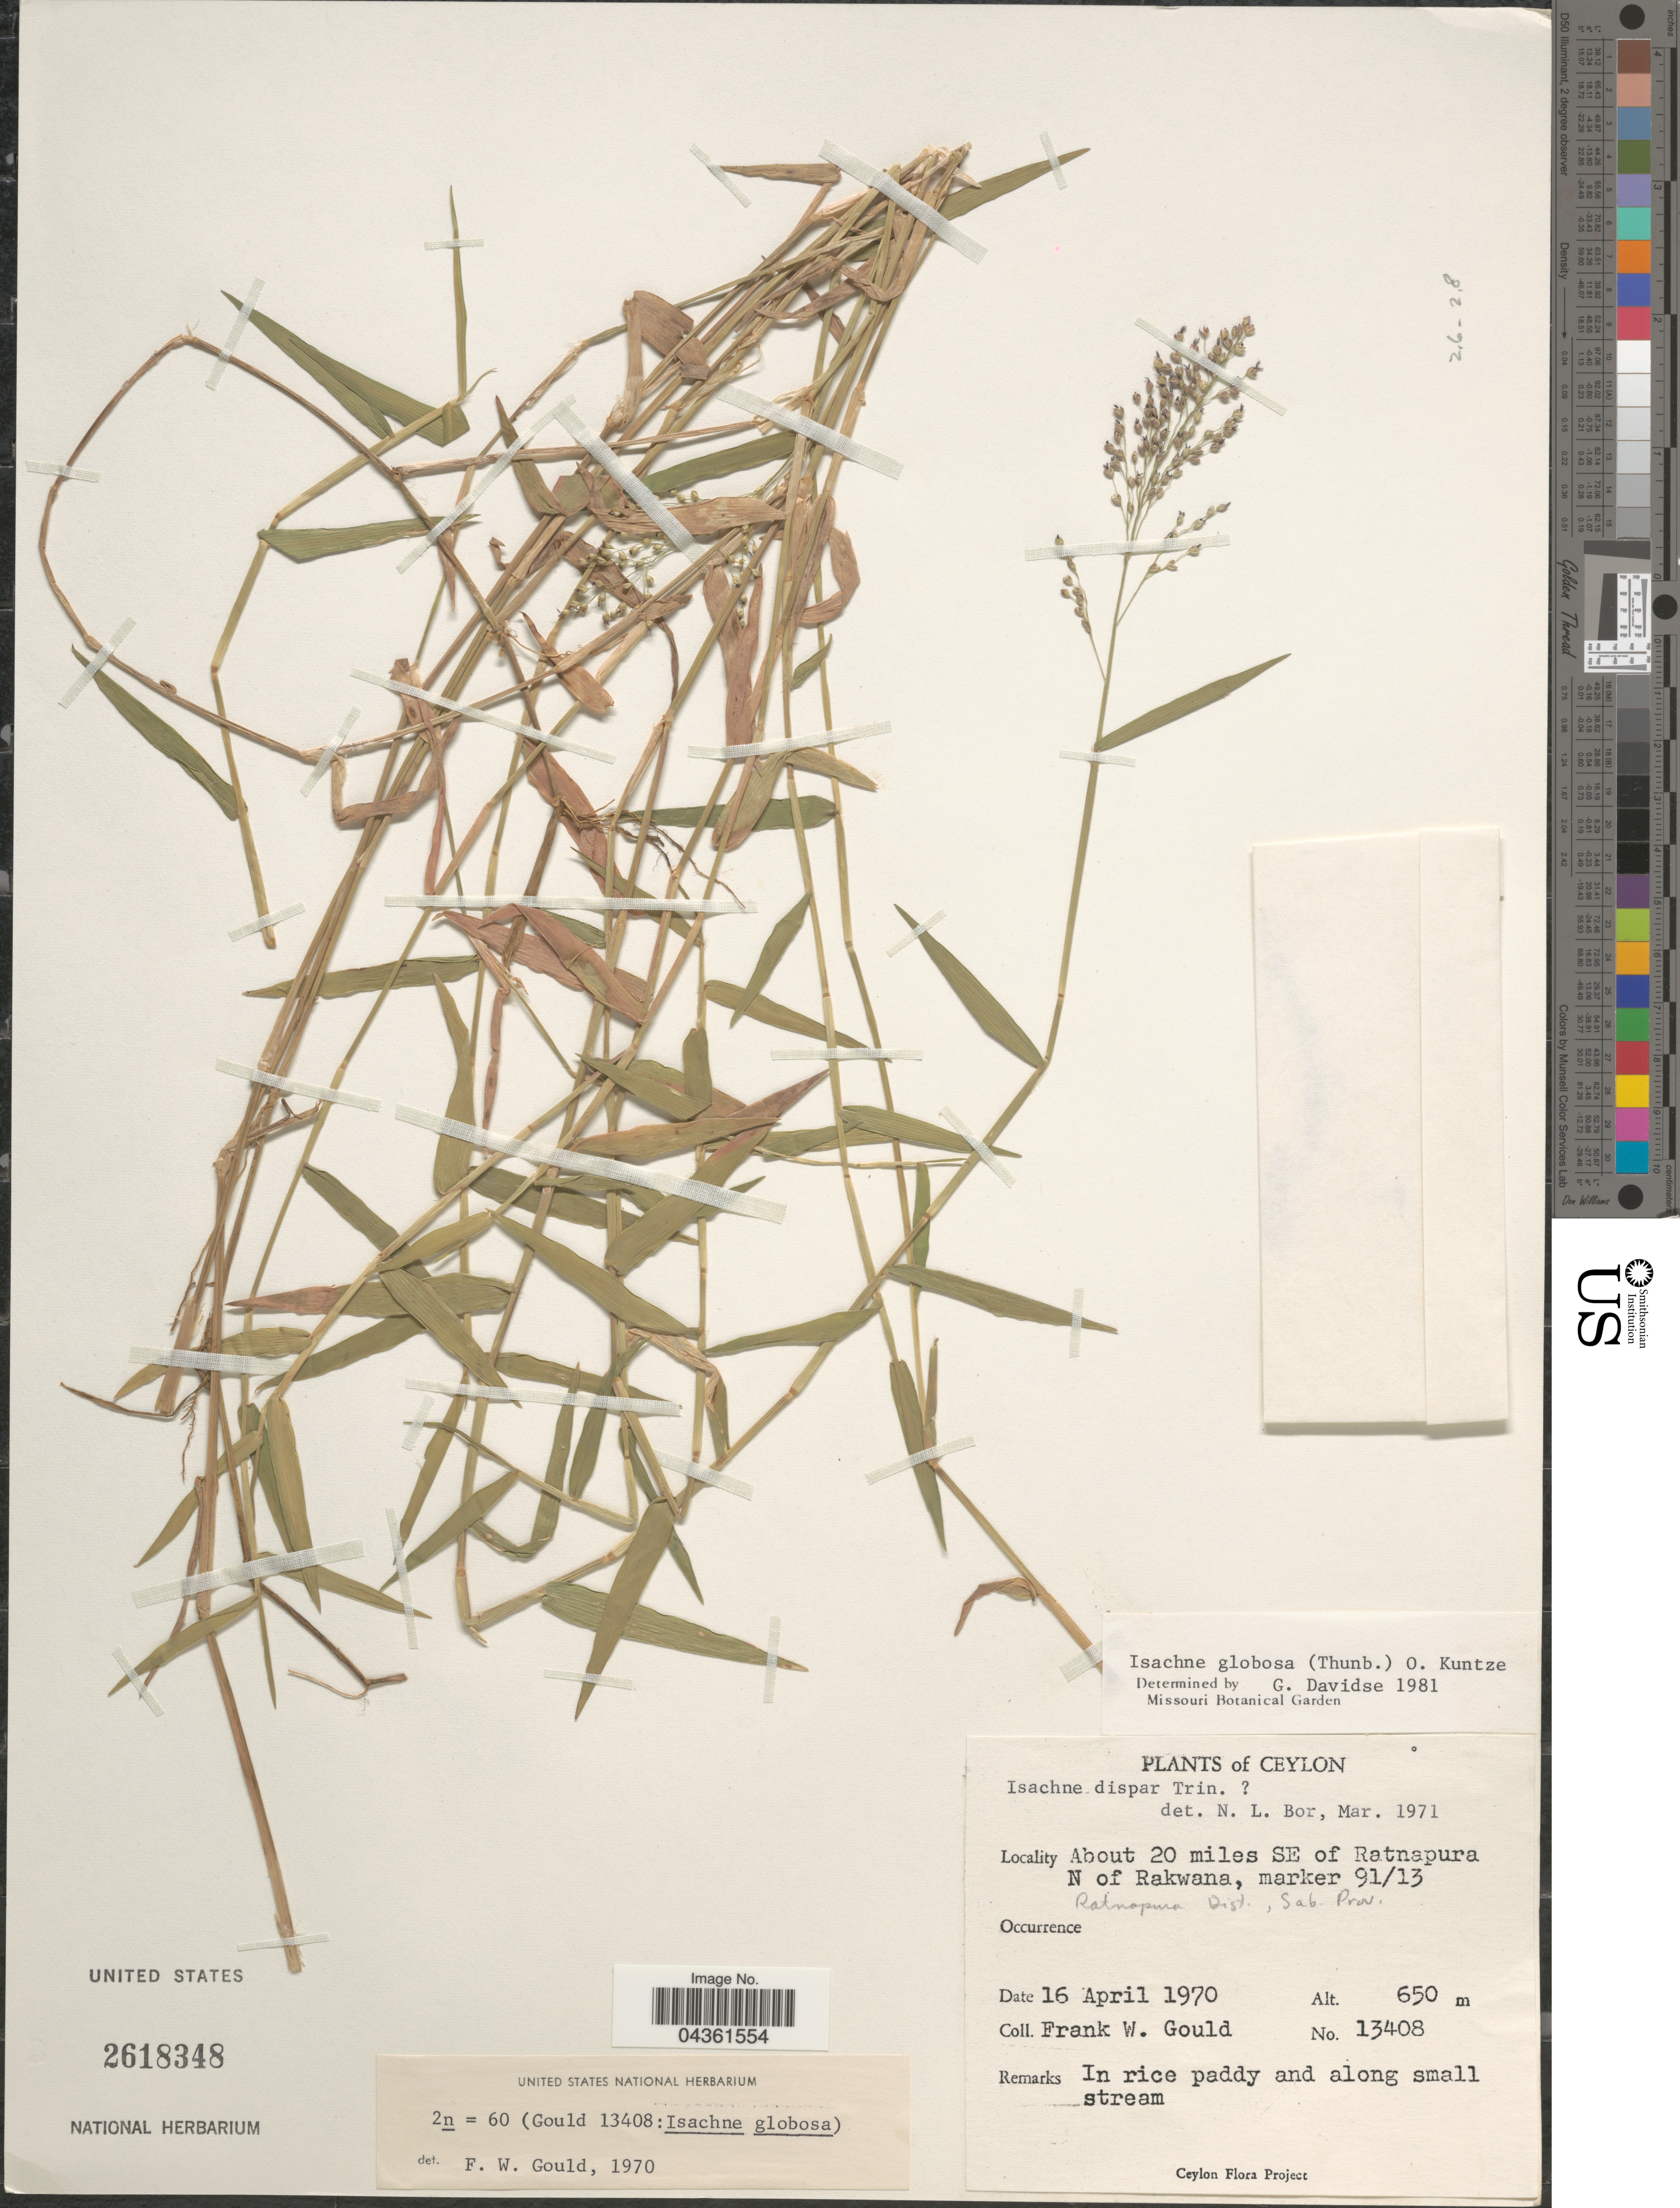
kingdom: Plantae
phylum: Tracheophyta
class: Liliopsida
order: Poales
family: Poaceae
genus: Isachne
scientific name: Isachne globosa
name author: (Thunb.) Kuntze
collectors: F. W. Gould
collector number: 13408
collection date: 1970-04-16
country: Sri Lanka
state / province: Sabaragamuwa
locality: Ceylon. About 20 miles SE of Ratnapura N of Rakwana, marker 91/13. Ratnapura Dist., Sab. Prov.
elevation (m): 650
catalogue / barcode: US 2618348